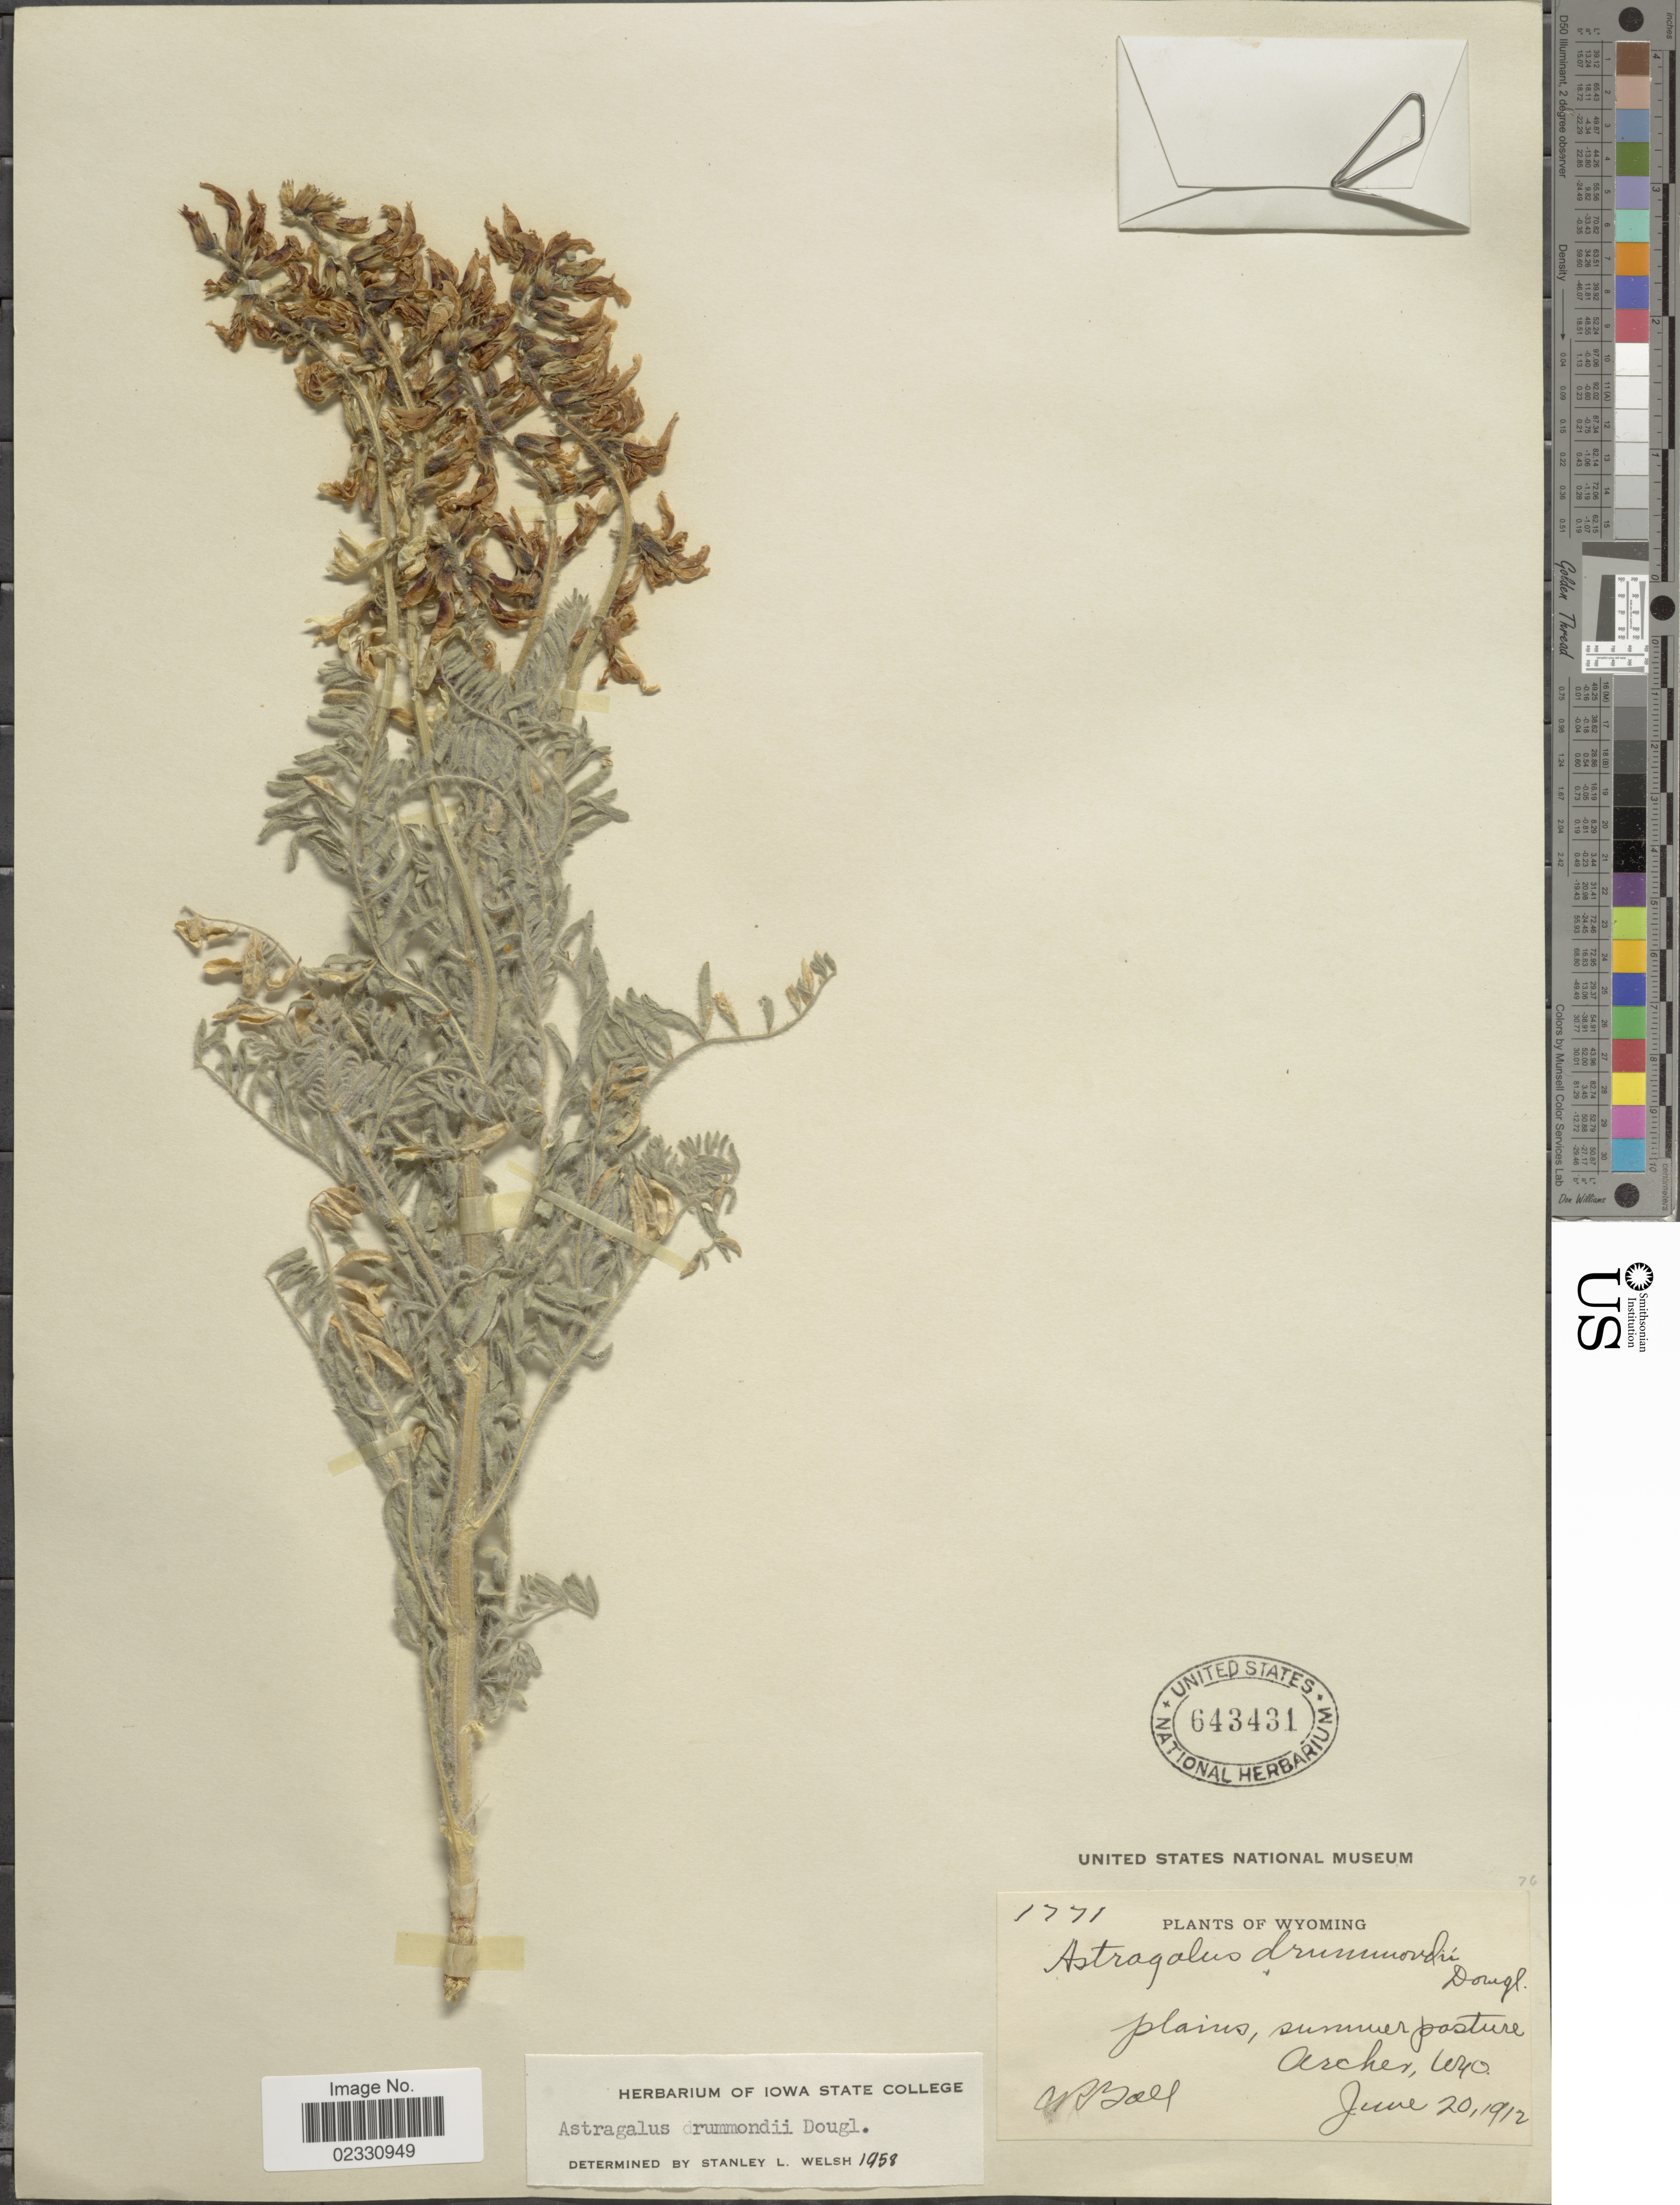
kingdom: Plantae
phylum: Tracheophyta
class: Magnoliopsida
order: Fabales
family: Fabaceae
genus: Astragalus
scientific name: Astragalus drummondii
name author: Hook.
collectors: C. R. Ball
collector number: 1771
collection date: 1912-06-20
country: United States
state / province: Wyoming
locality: Plains, summer pasture, Archer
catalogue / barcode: US 643431